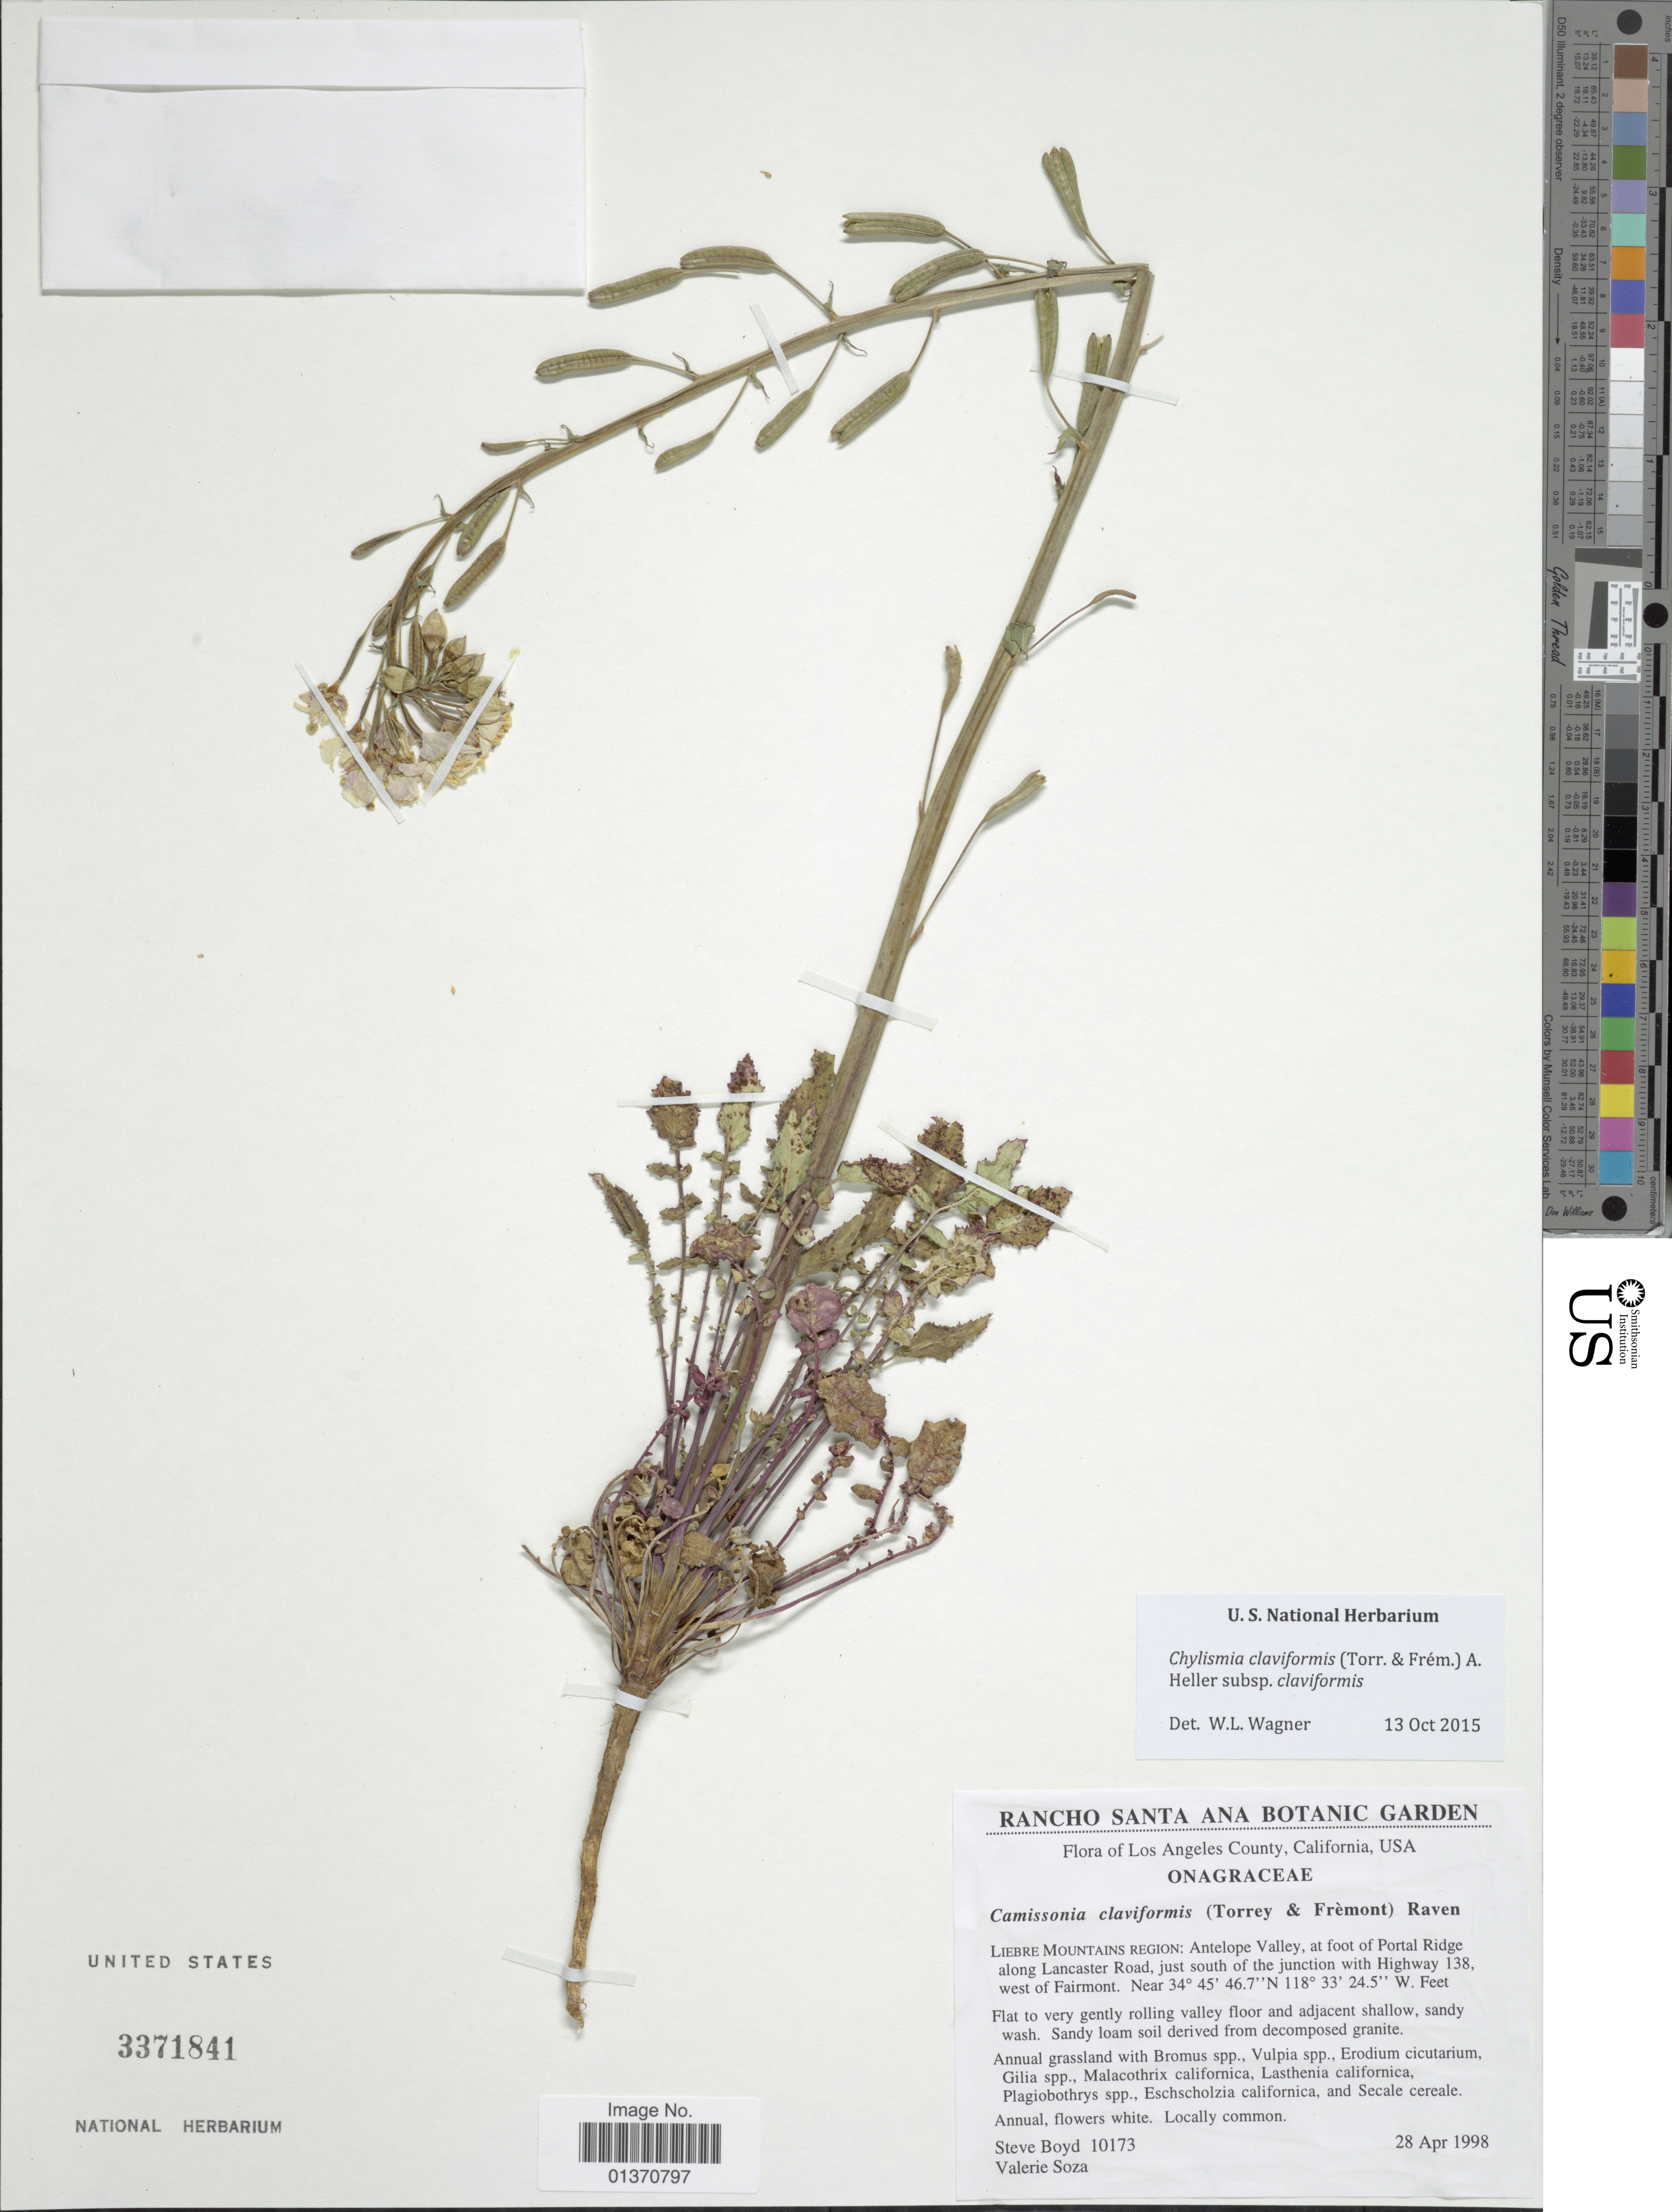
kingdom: Plantae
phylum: Tracheophyta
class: Magnoliopsida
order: Myrtales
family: Onagraceae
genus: Chylismia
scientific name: Chylismia claviformis subsp. claviformis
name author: (Torr. & Frém.) A. Heller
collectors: S. Boyd & V. Soza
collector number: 10173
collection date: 1998-04-28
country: United States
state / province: California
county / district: Los Angeles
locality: Los Angeles County, Liebre Mountains Region: Antelope Valley, at foot of Portal Ridge along Lancaster Road, just south of the junction with Highway 138, west of Fairmont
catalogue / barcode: US 3371841